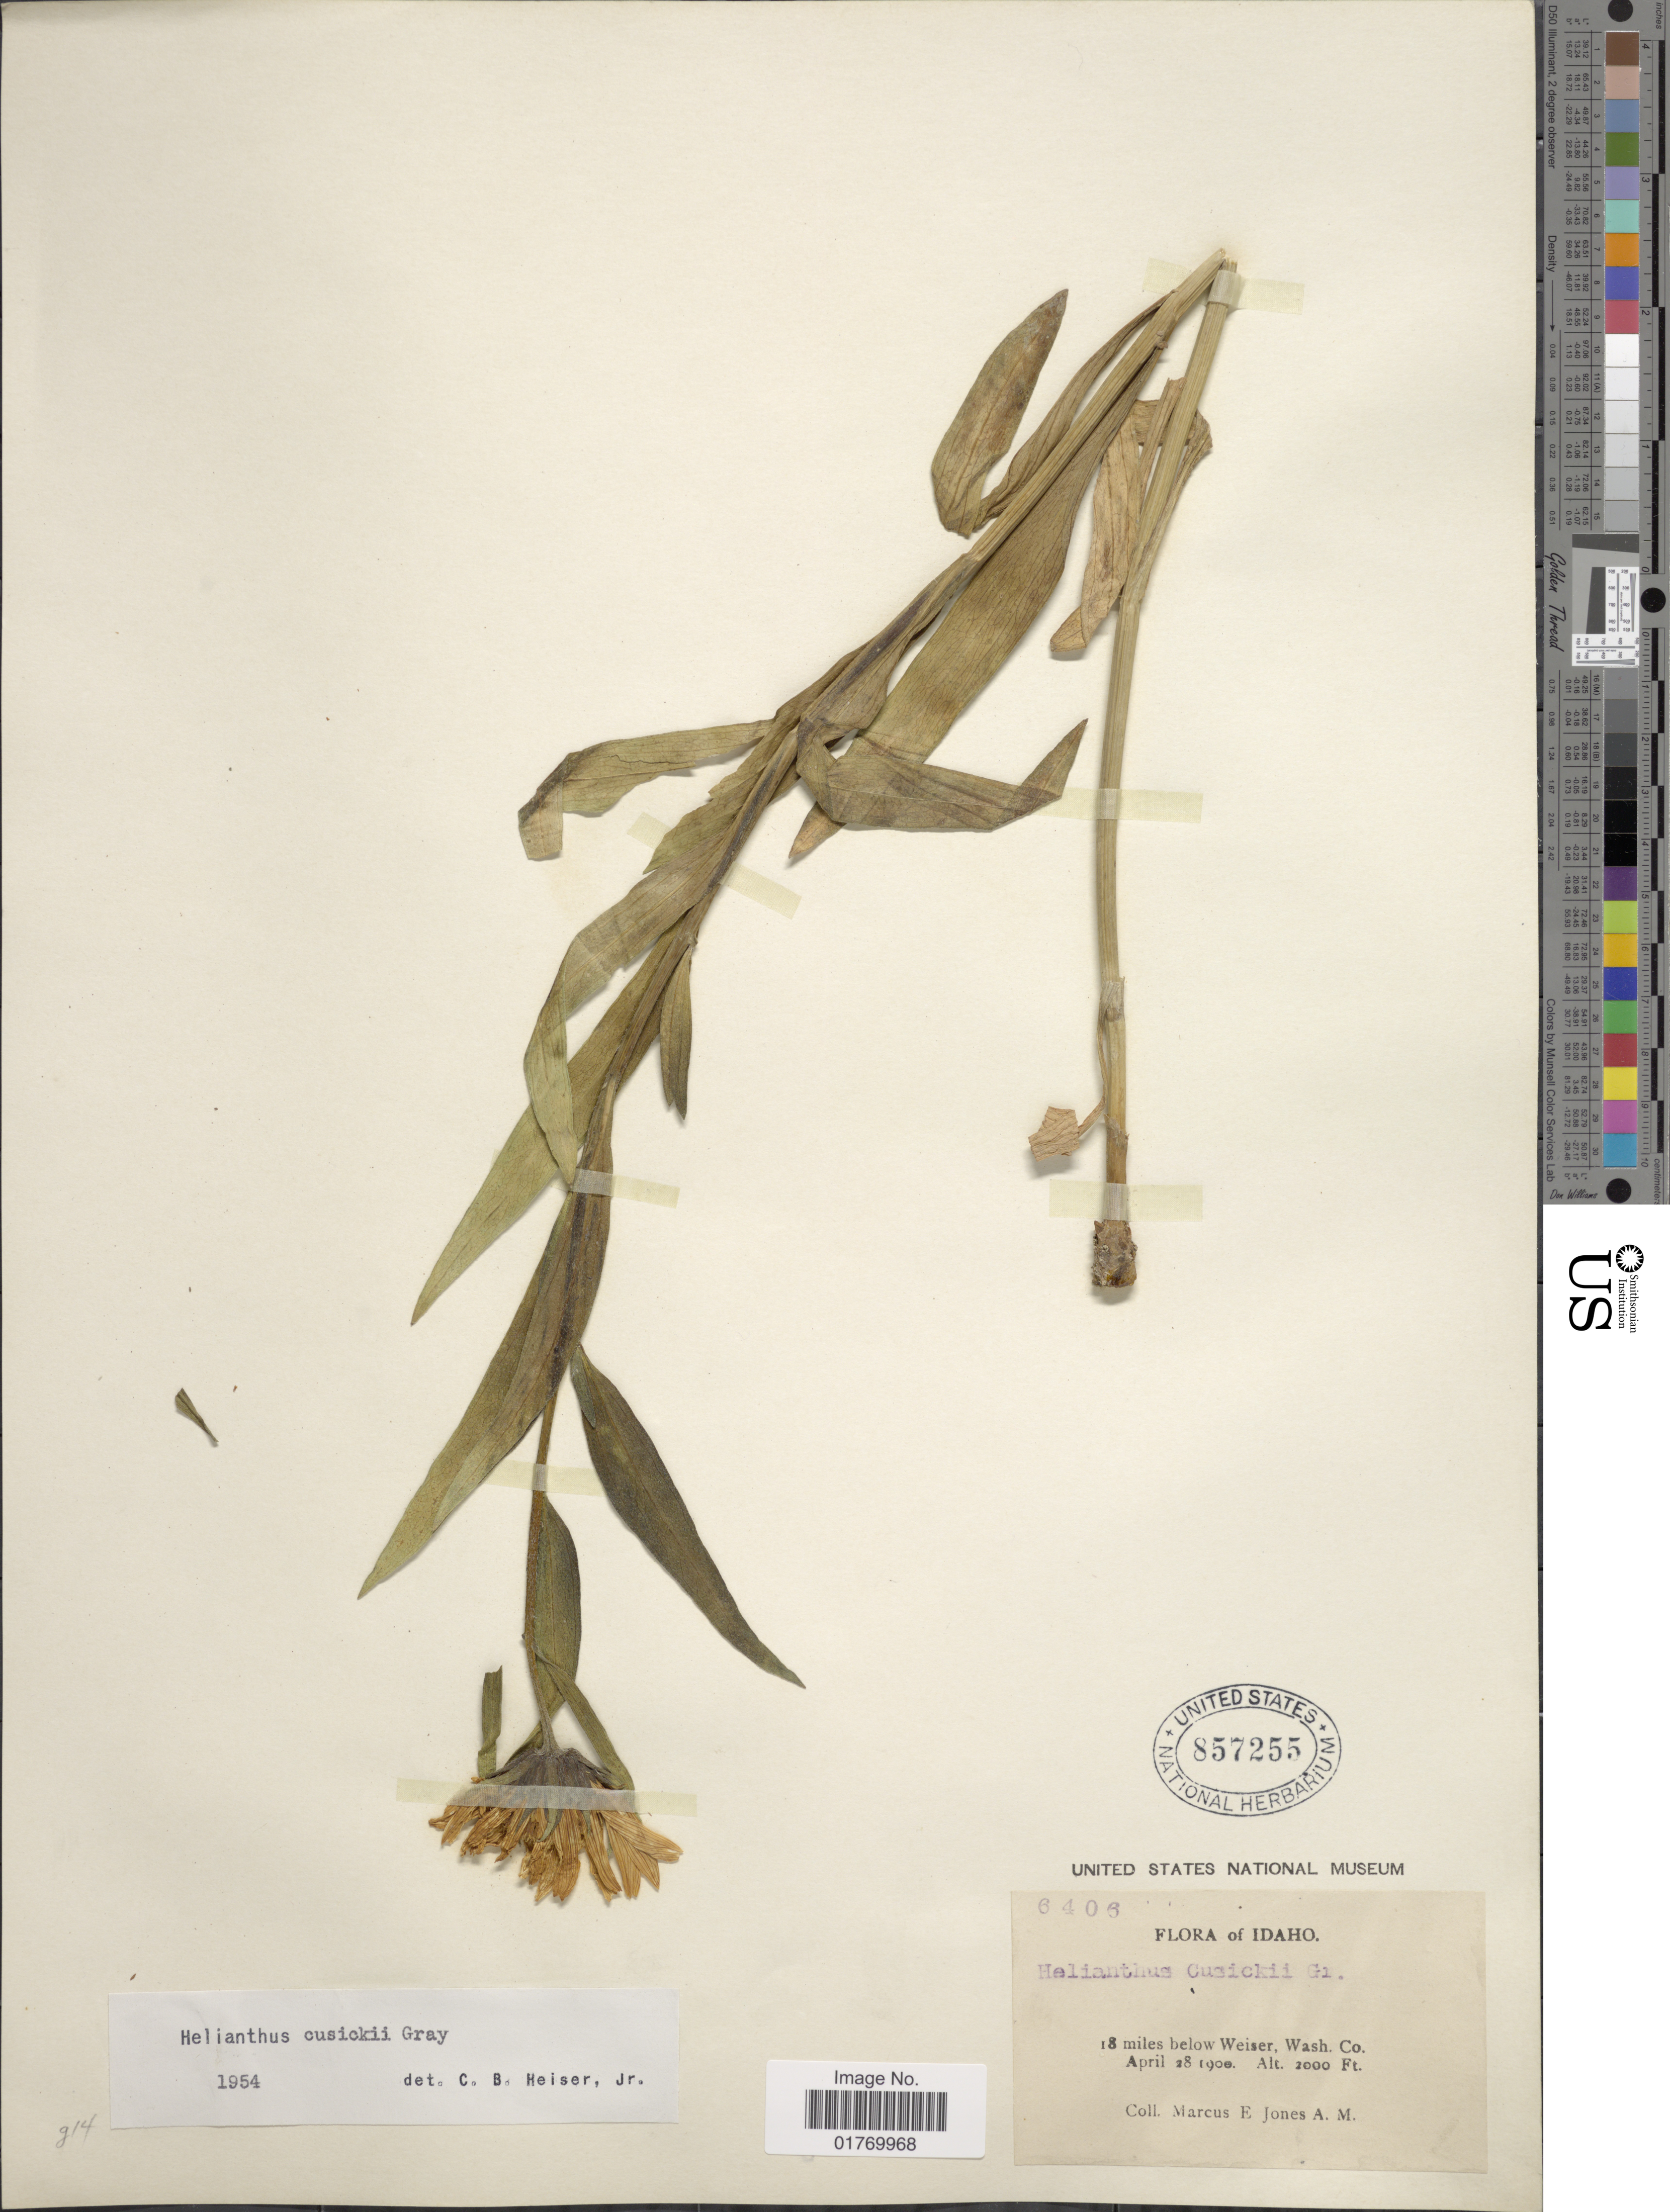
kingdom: Plantae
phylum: Tracheophyta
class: Magnoliopsida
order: Asterales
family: Asteraceae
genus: Helianthus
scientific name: Helianthus cusickii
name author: A. Gray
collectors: M. E. Jones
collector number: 6406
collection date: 1900-04-28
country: United States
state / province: Idaho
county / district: Washington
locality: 18 miles below Weiser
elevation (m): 610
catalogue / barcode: US 857255